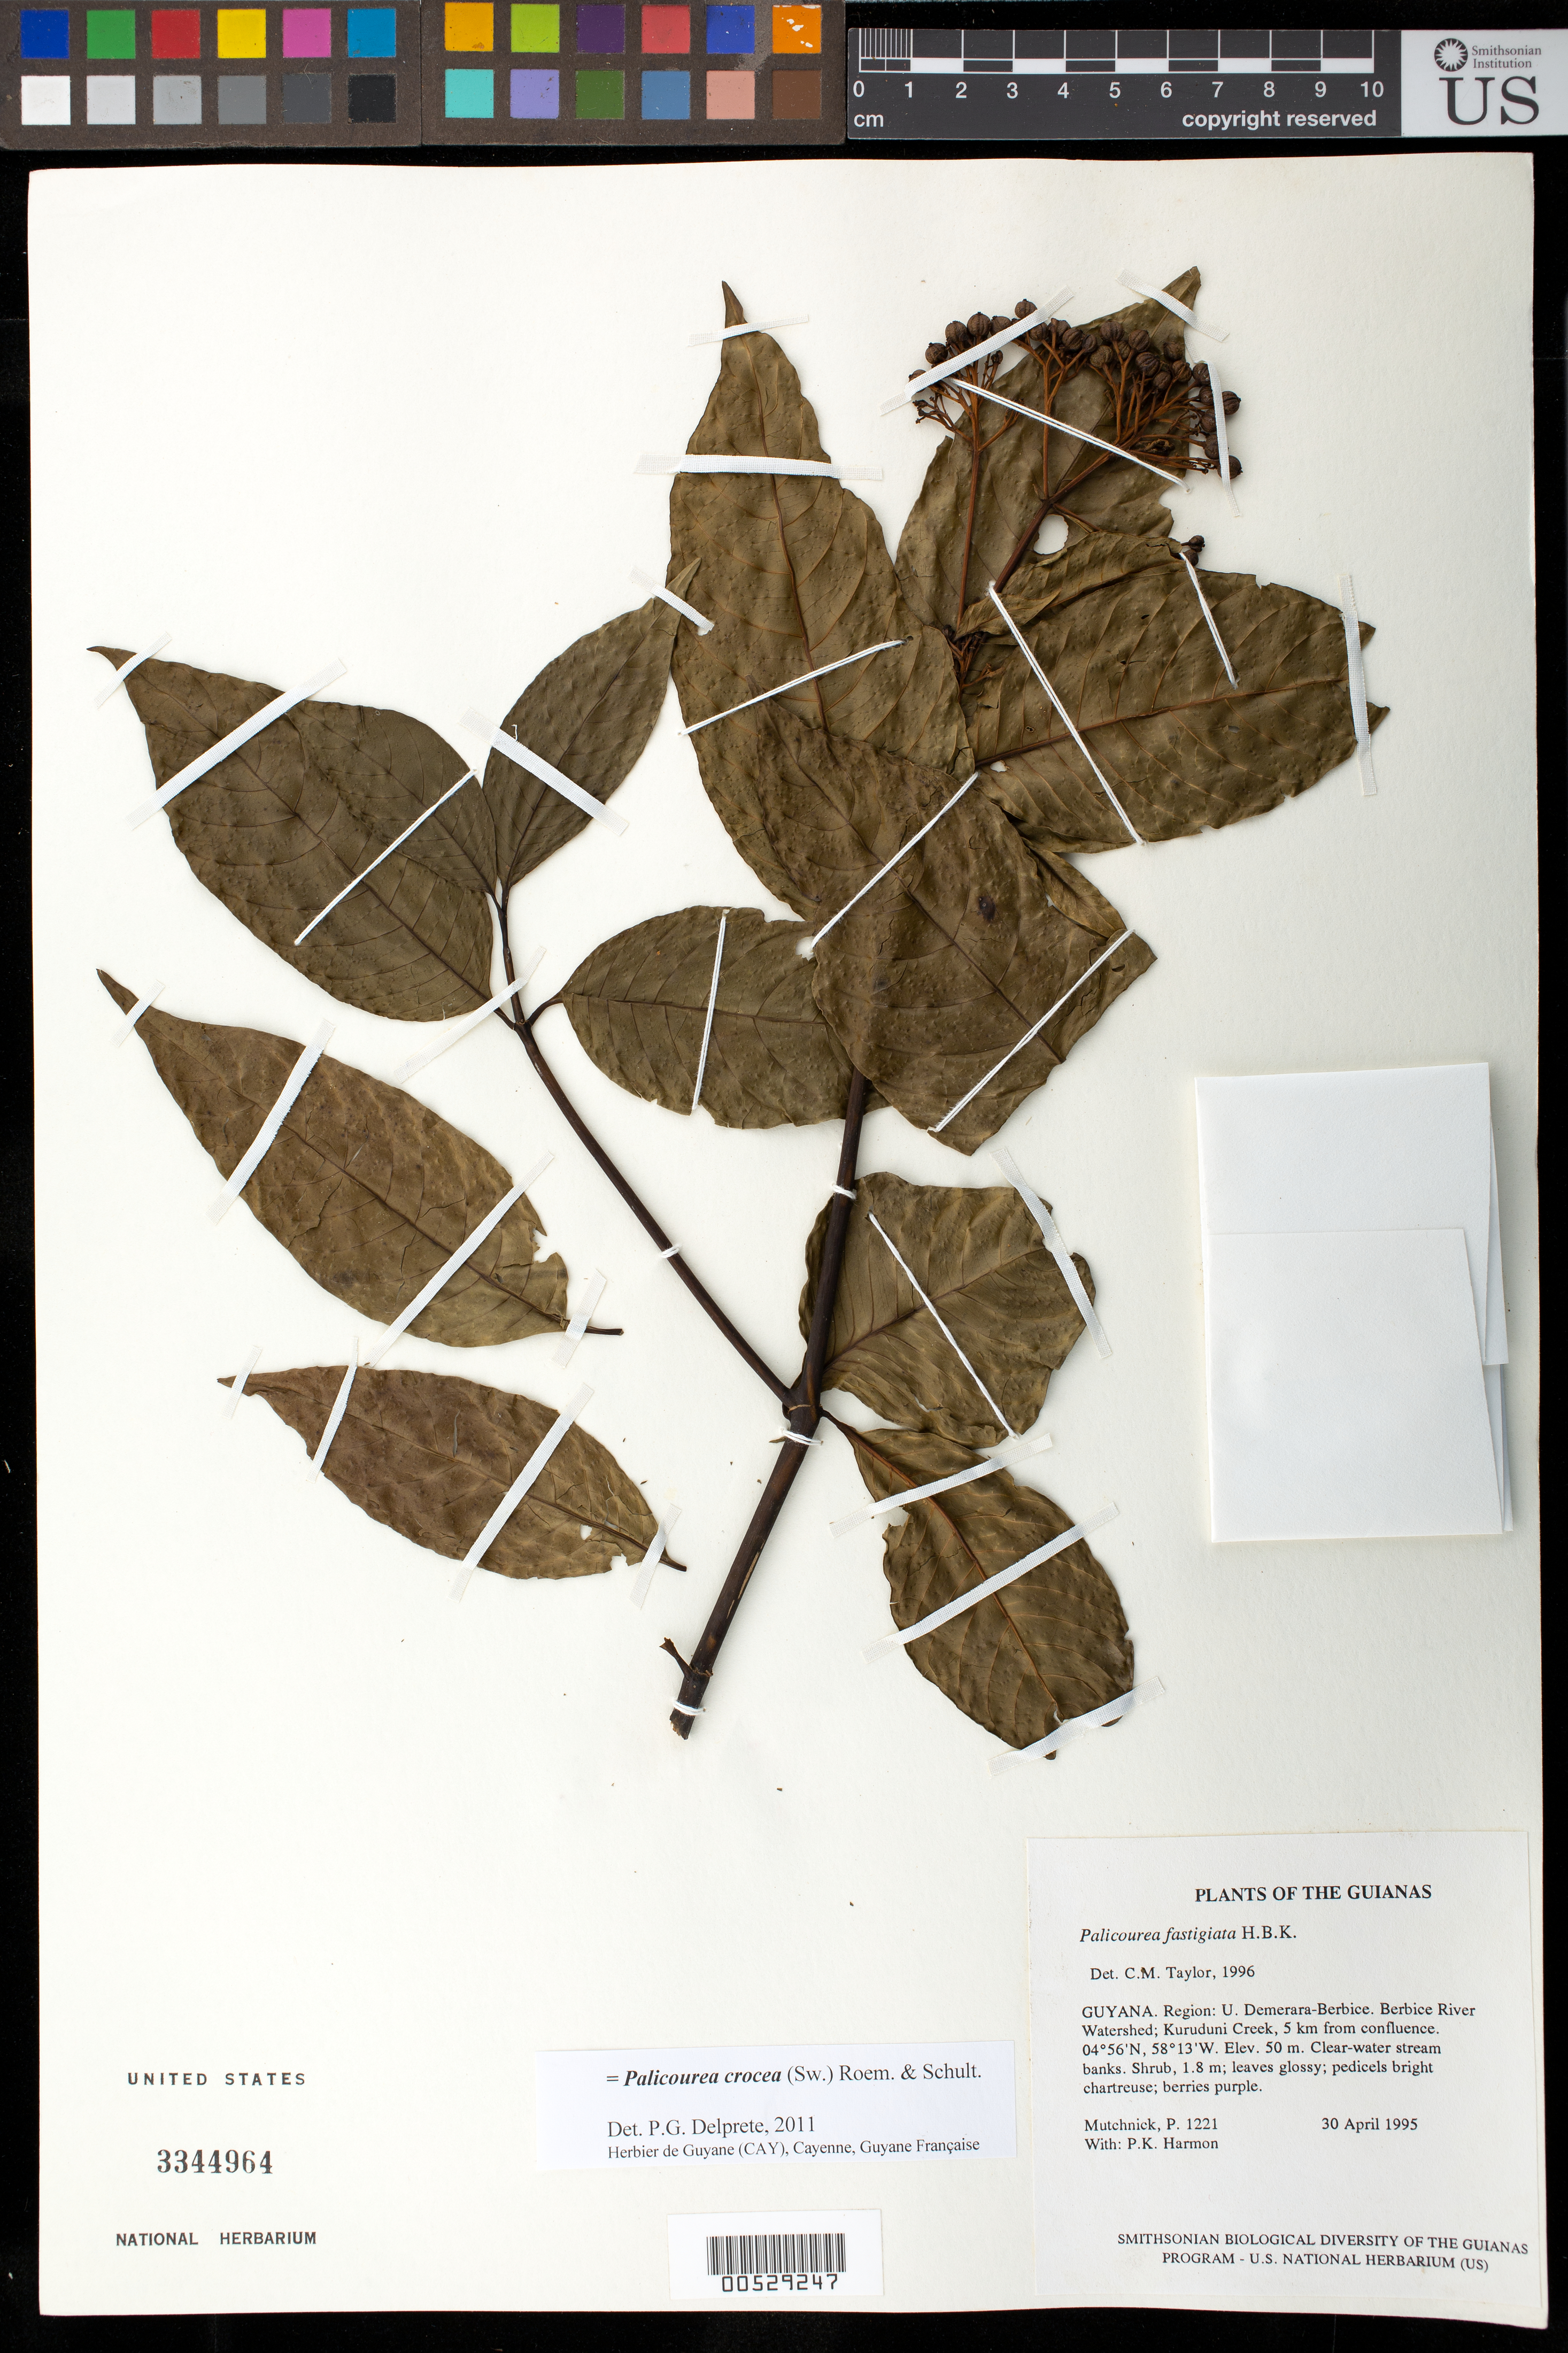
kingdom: Plantae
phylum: Tracheophyta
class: Magnoliopsida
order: Gentianales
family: Rubiaceae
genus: Palicourea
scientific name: Palicourea crocea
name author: (Sw.) Schult.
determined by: Delprete, P. G., Herb. de Guyane Cay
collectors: P. Mutchnick & P. Harmon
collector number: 1221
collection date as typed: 30 April 1995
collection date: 1995-04-30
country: Guyana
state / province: U. Demerara-Berbice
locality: Berbice River Watershed; Kuruduni Creek, 5 km from confluence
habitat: Clear-water stream banks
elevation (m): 50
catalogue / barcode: US 3344964